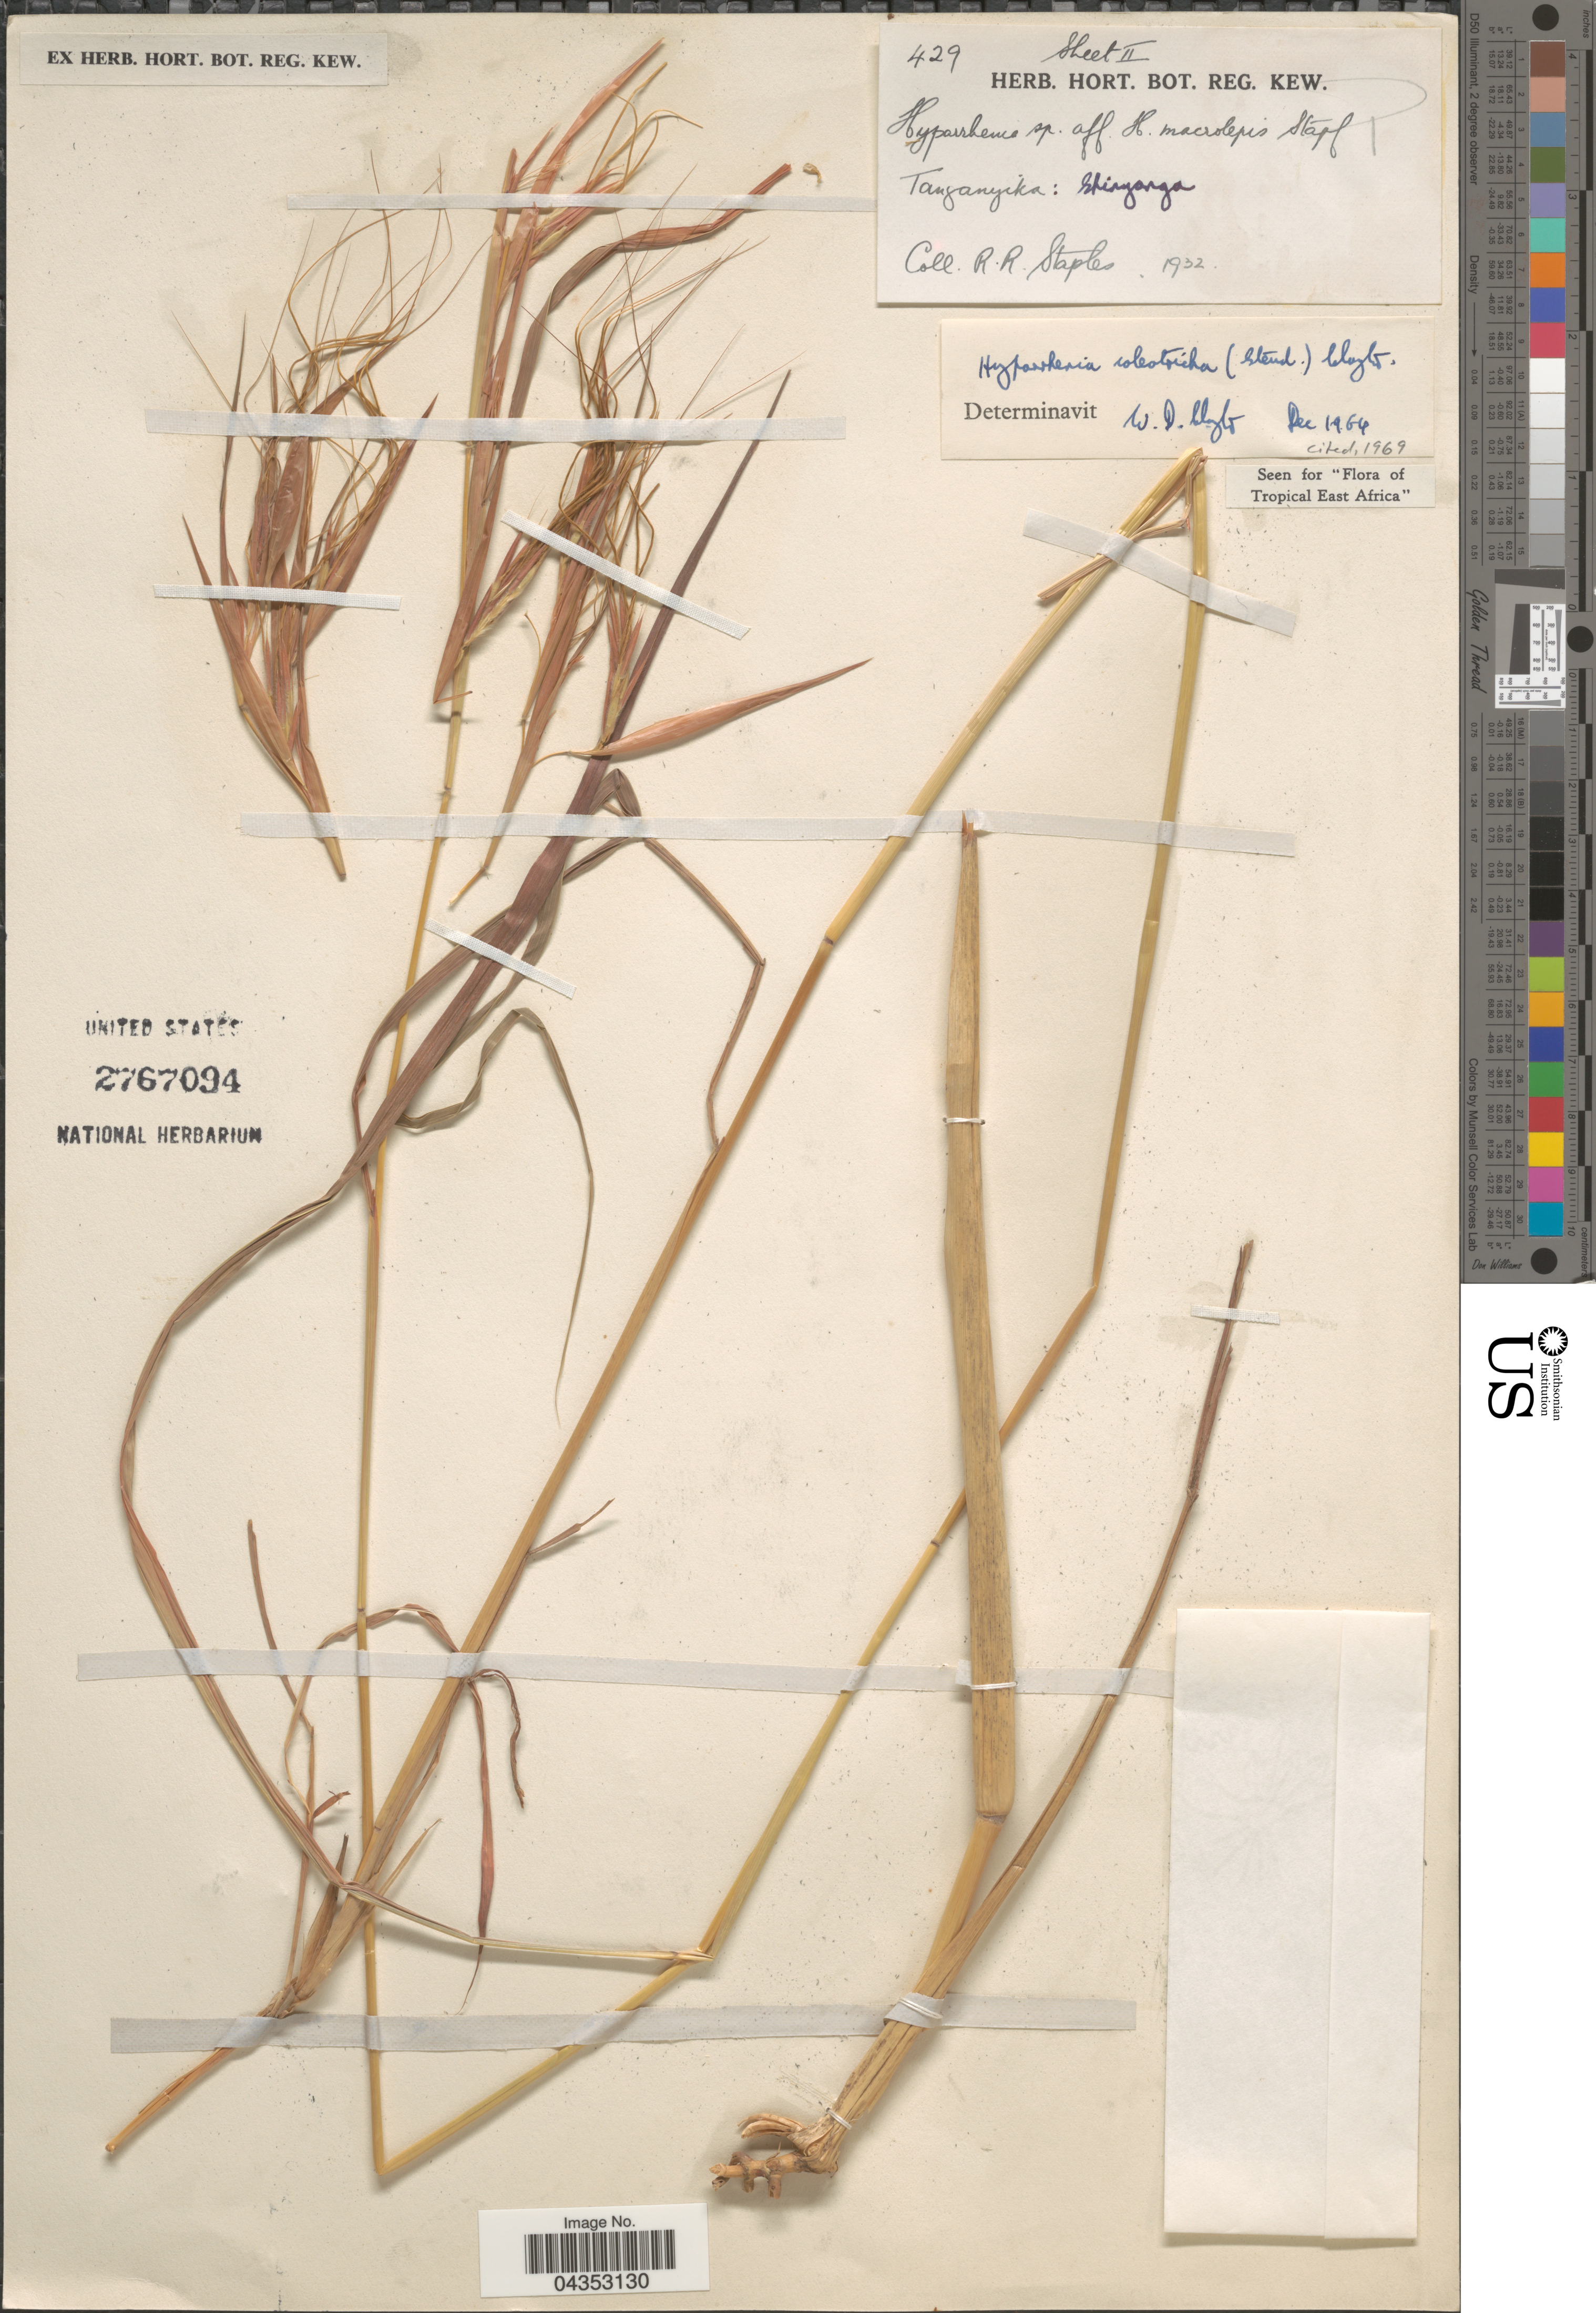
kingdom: Plantae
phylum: Tracheophyta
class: Liliopsida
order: Poales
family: Poaceae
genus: Hyparrhenia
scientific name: Hyparrhenia coleotricha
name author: (Steud.) Andersson ex Clayton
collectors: R. Staples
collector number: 429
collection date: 1932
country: Tanzania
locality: Shinyanga.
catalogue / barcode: US 2767094